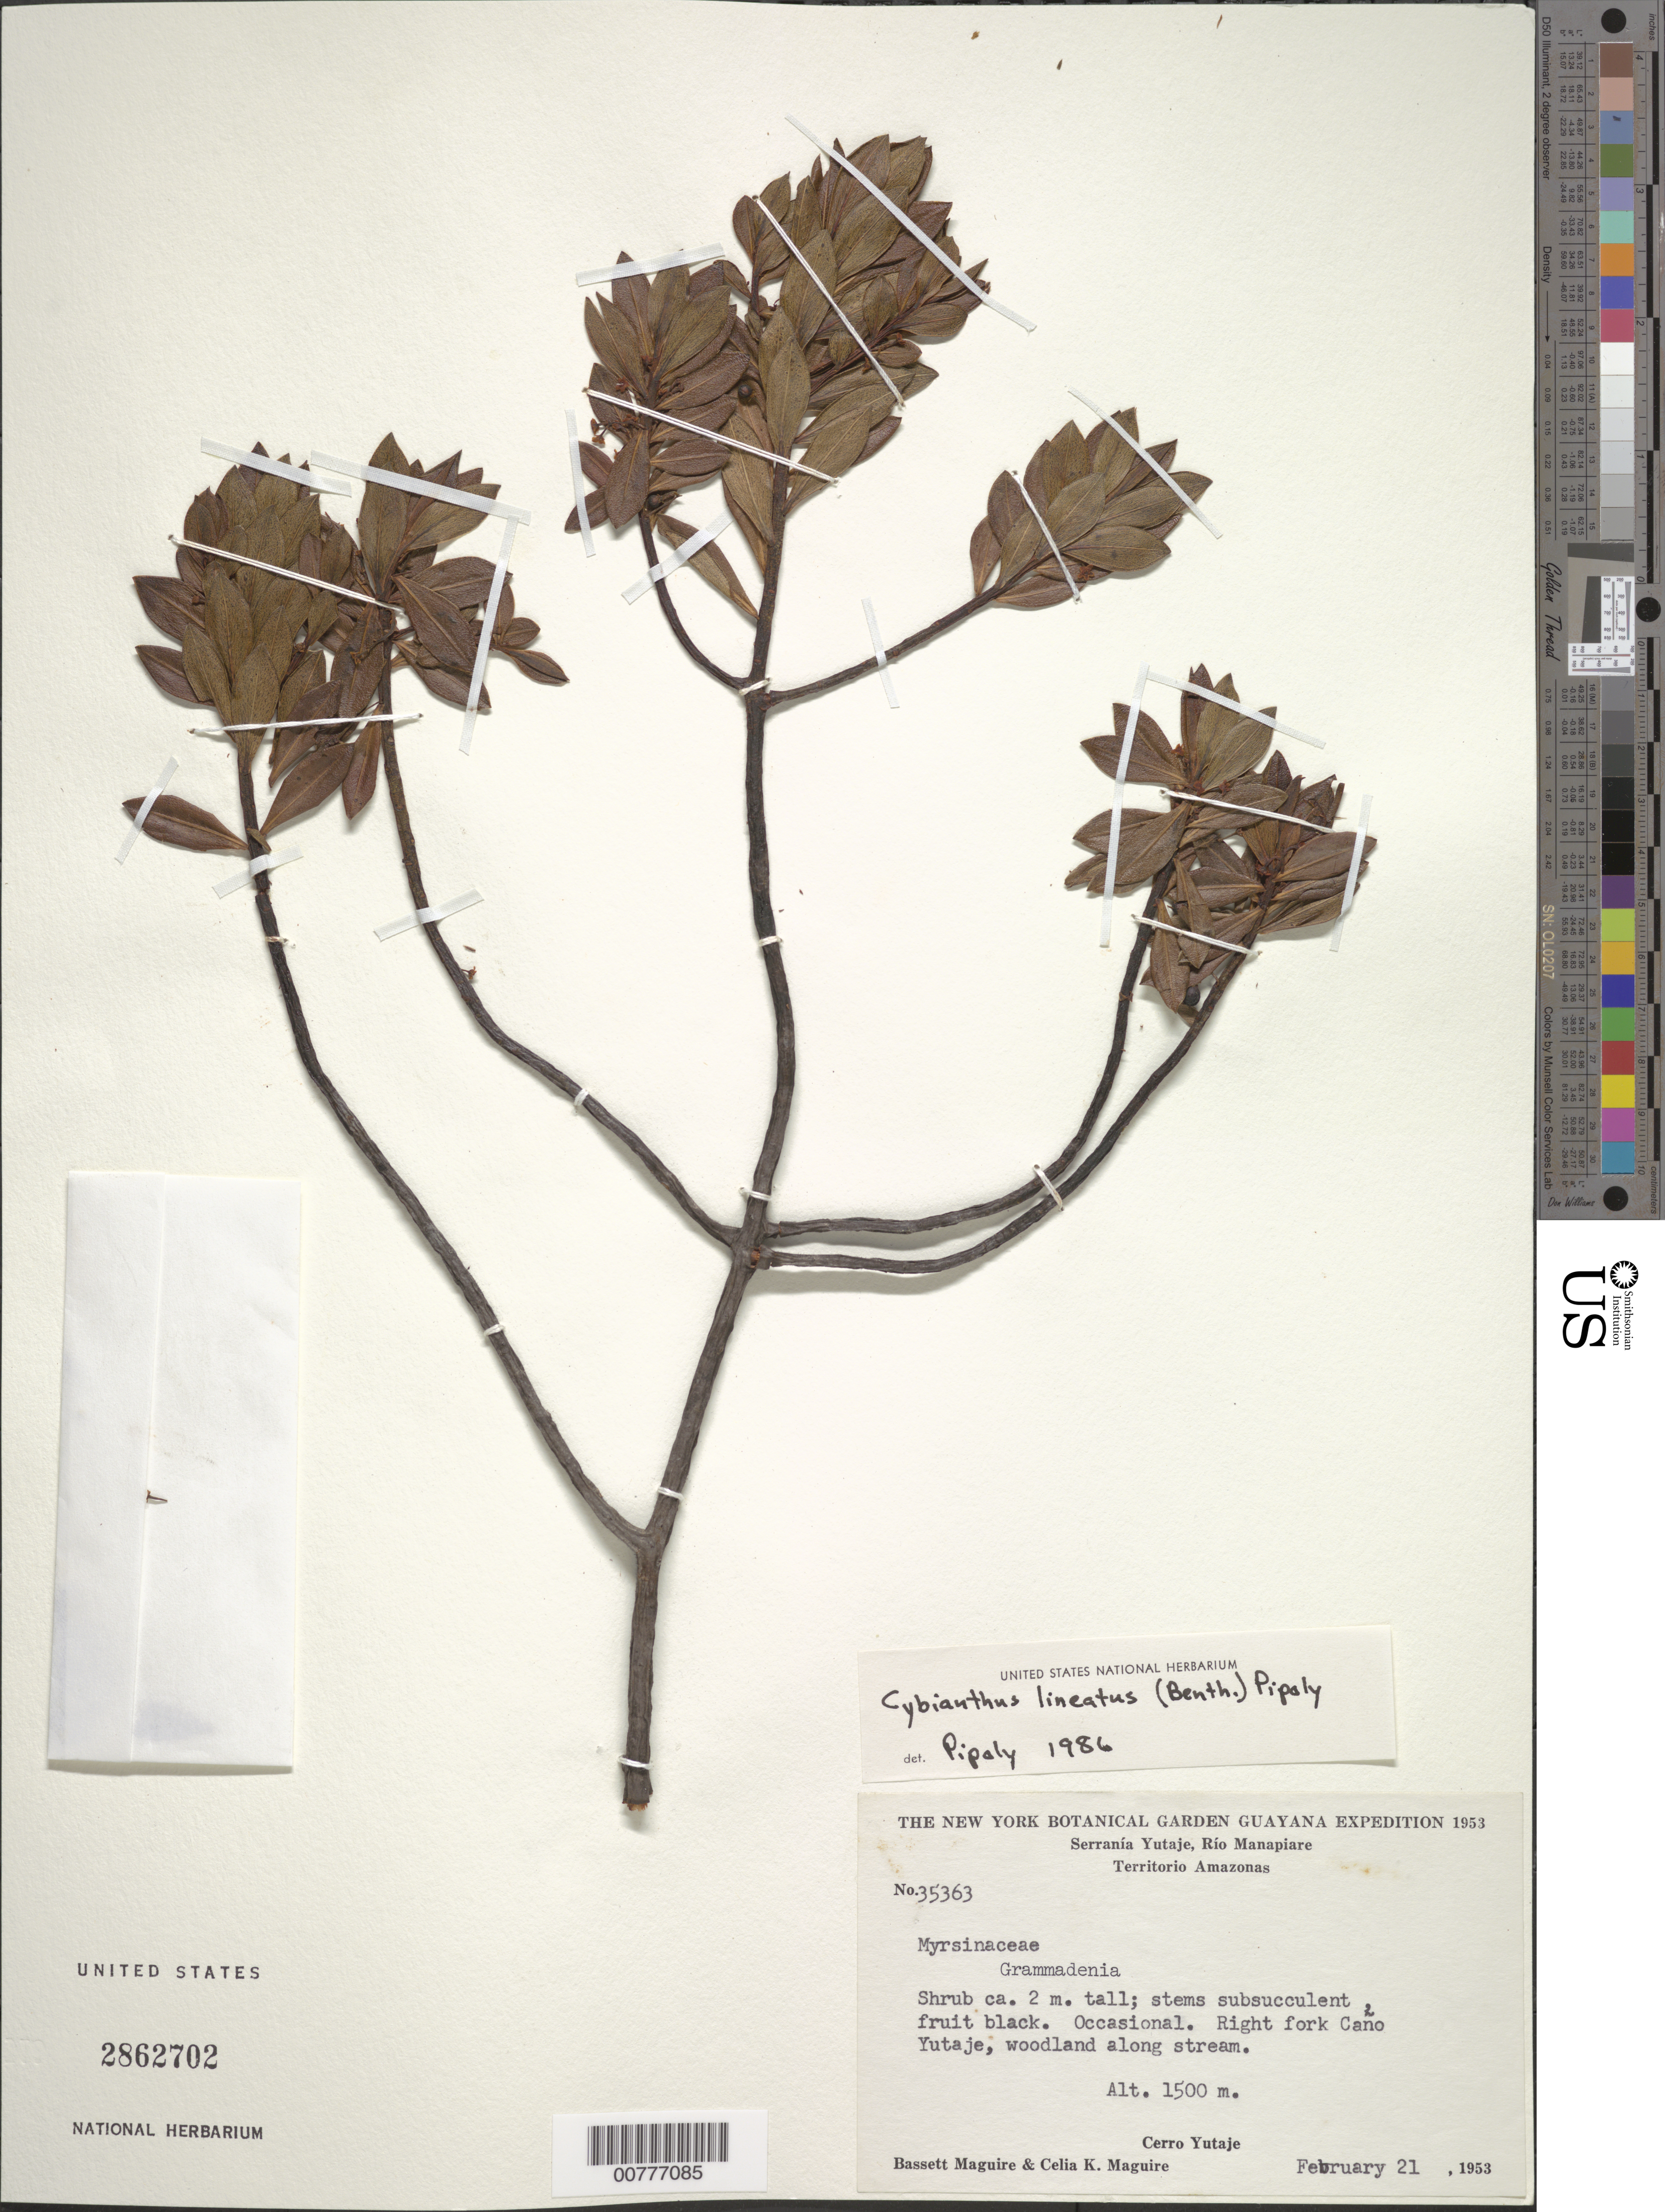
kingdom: Plantae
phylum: Tracheophyta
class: Magnoliopsida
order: Ericales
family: Primulaceae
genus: Cybianthus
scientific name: Cybianthus lineatus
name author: (Benth.) Pipoly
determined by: Pipoly, J. J., III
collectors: B. Maguire & C. K. Maguire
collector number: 35363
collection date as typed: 21-Feb-53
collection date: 1953-02-21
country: Venezuela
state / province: Amazonas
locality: Serranía Yutajé, Río Manapiare, Cerro Yutajé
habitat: Woodland along stream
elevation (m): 1500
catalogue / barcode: US 2862702